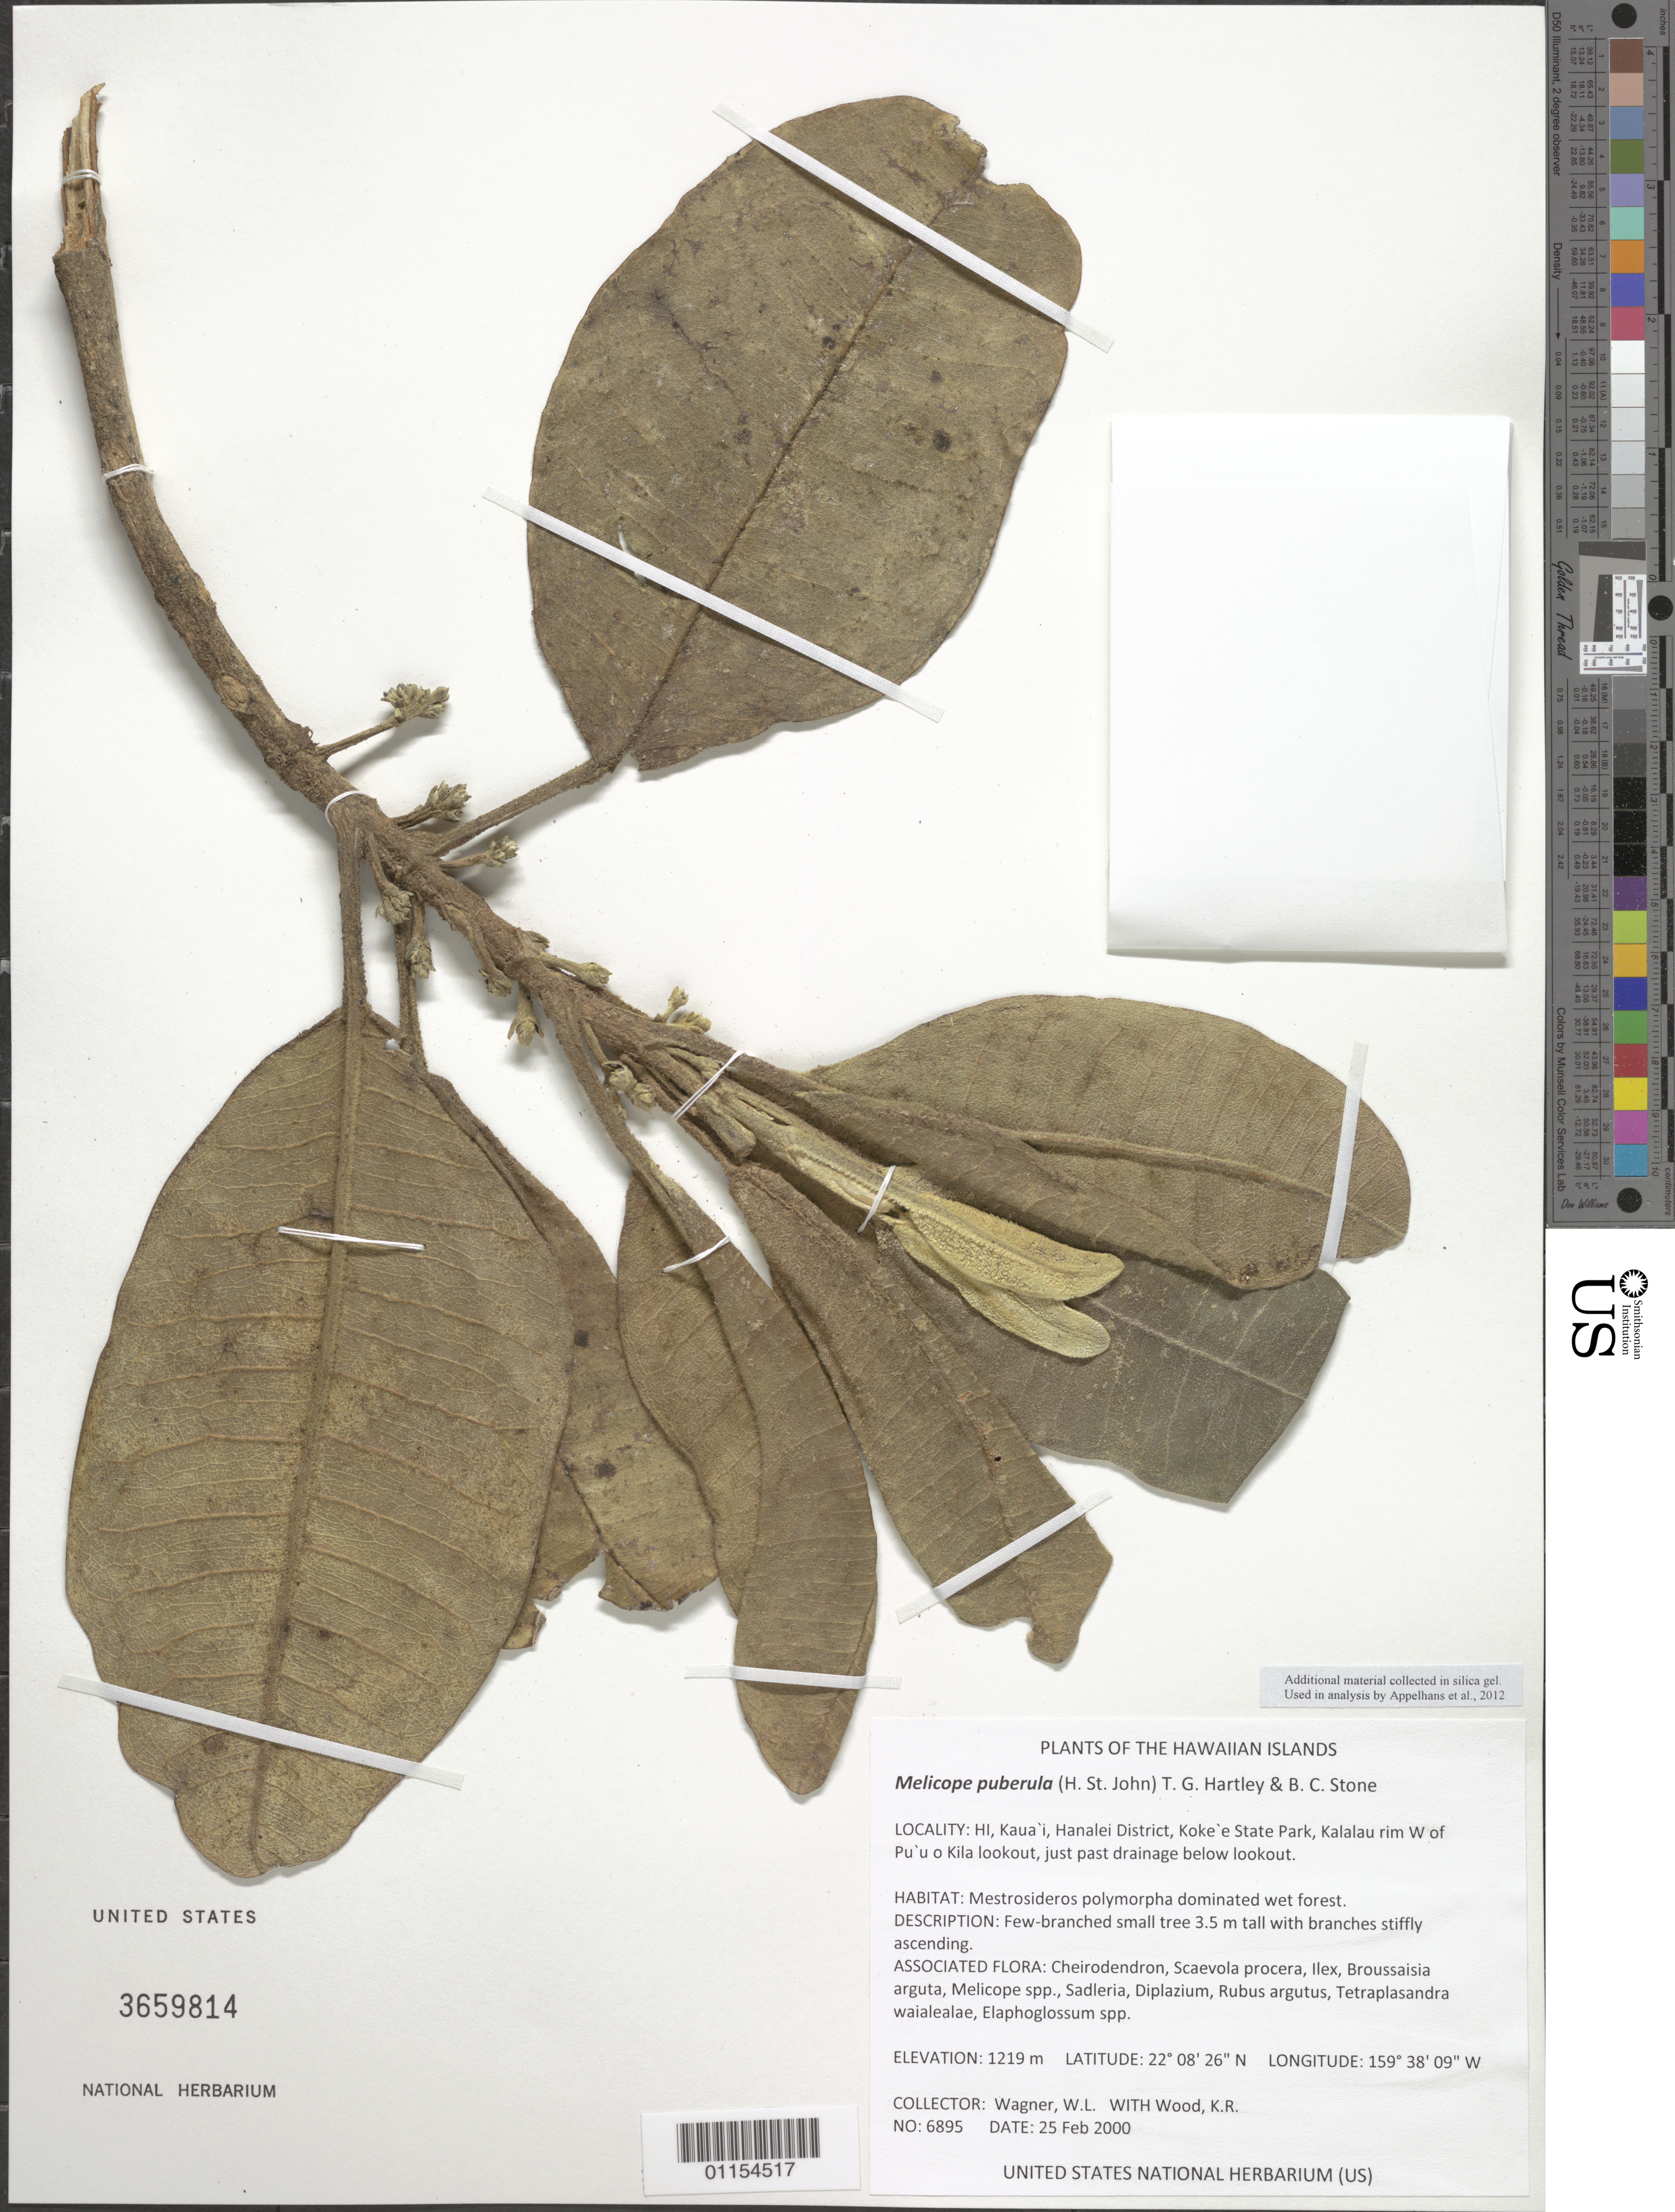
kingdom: Plantae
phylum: Tracheophyta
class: Magnoliopsida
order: Sapindales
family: Rutaceae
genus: Melicope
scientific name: Melicope puberula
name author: (H. St. John) T.G. Hartley & B.C. Stone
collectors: W. L. Wagner & K. R. Wood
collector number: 6895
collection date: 2000-02-25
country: United States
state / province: Hawaii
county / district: Kaui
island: Kaua'i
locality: Hanalei District, Koke'e State Park, Kalalau rim W of Pu'u o Kila lookout, just past drainage below lookout.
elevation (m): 1219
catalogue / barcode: US 3659814